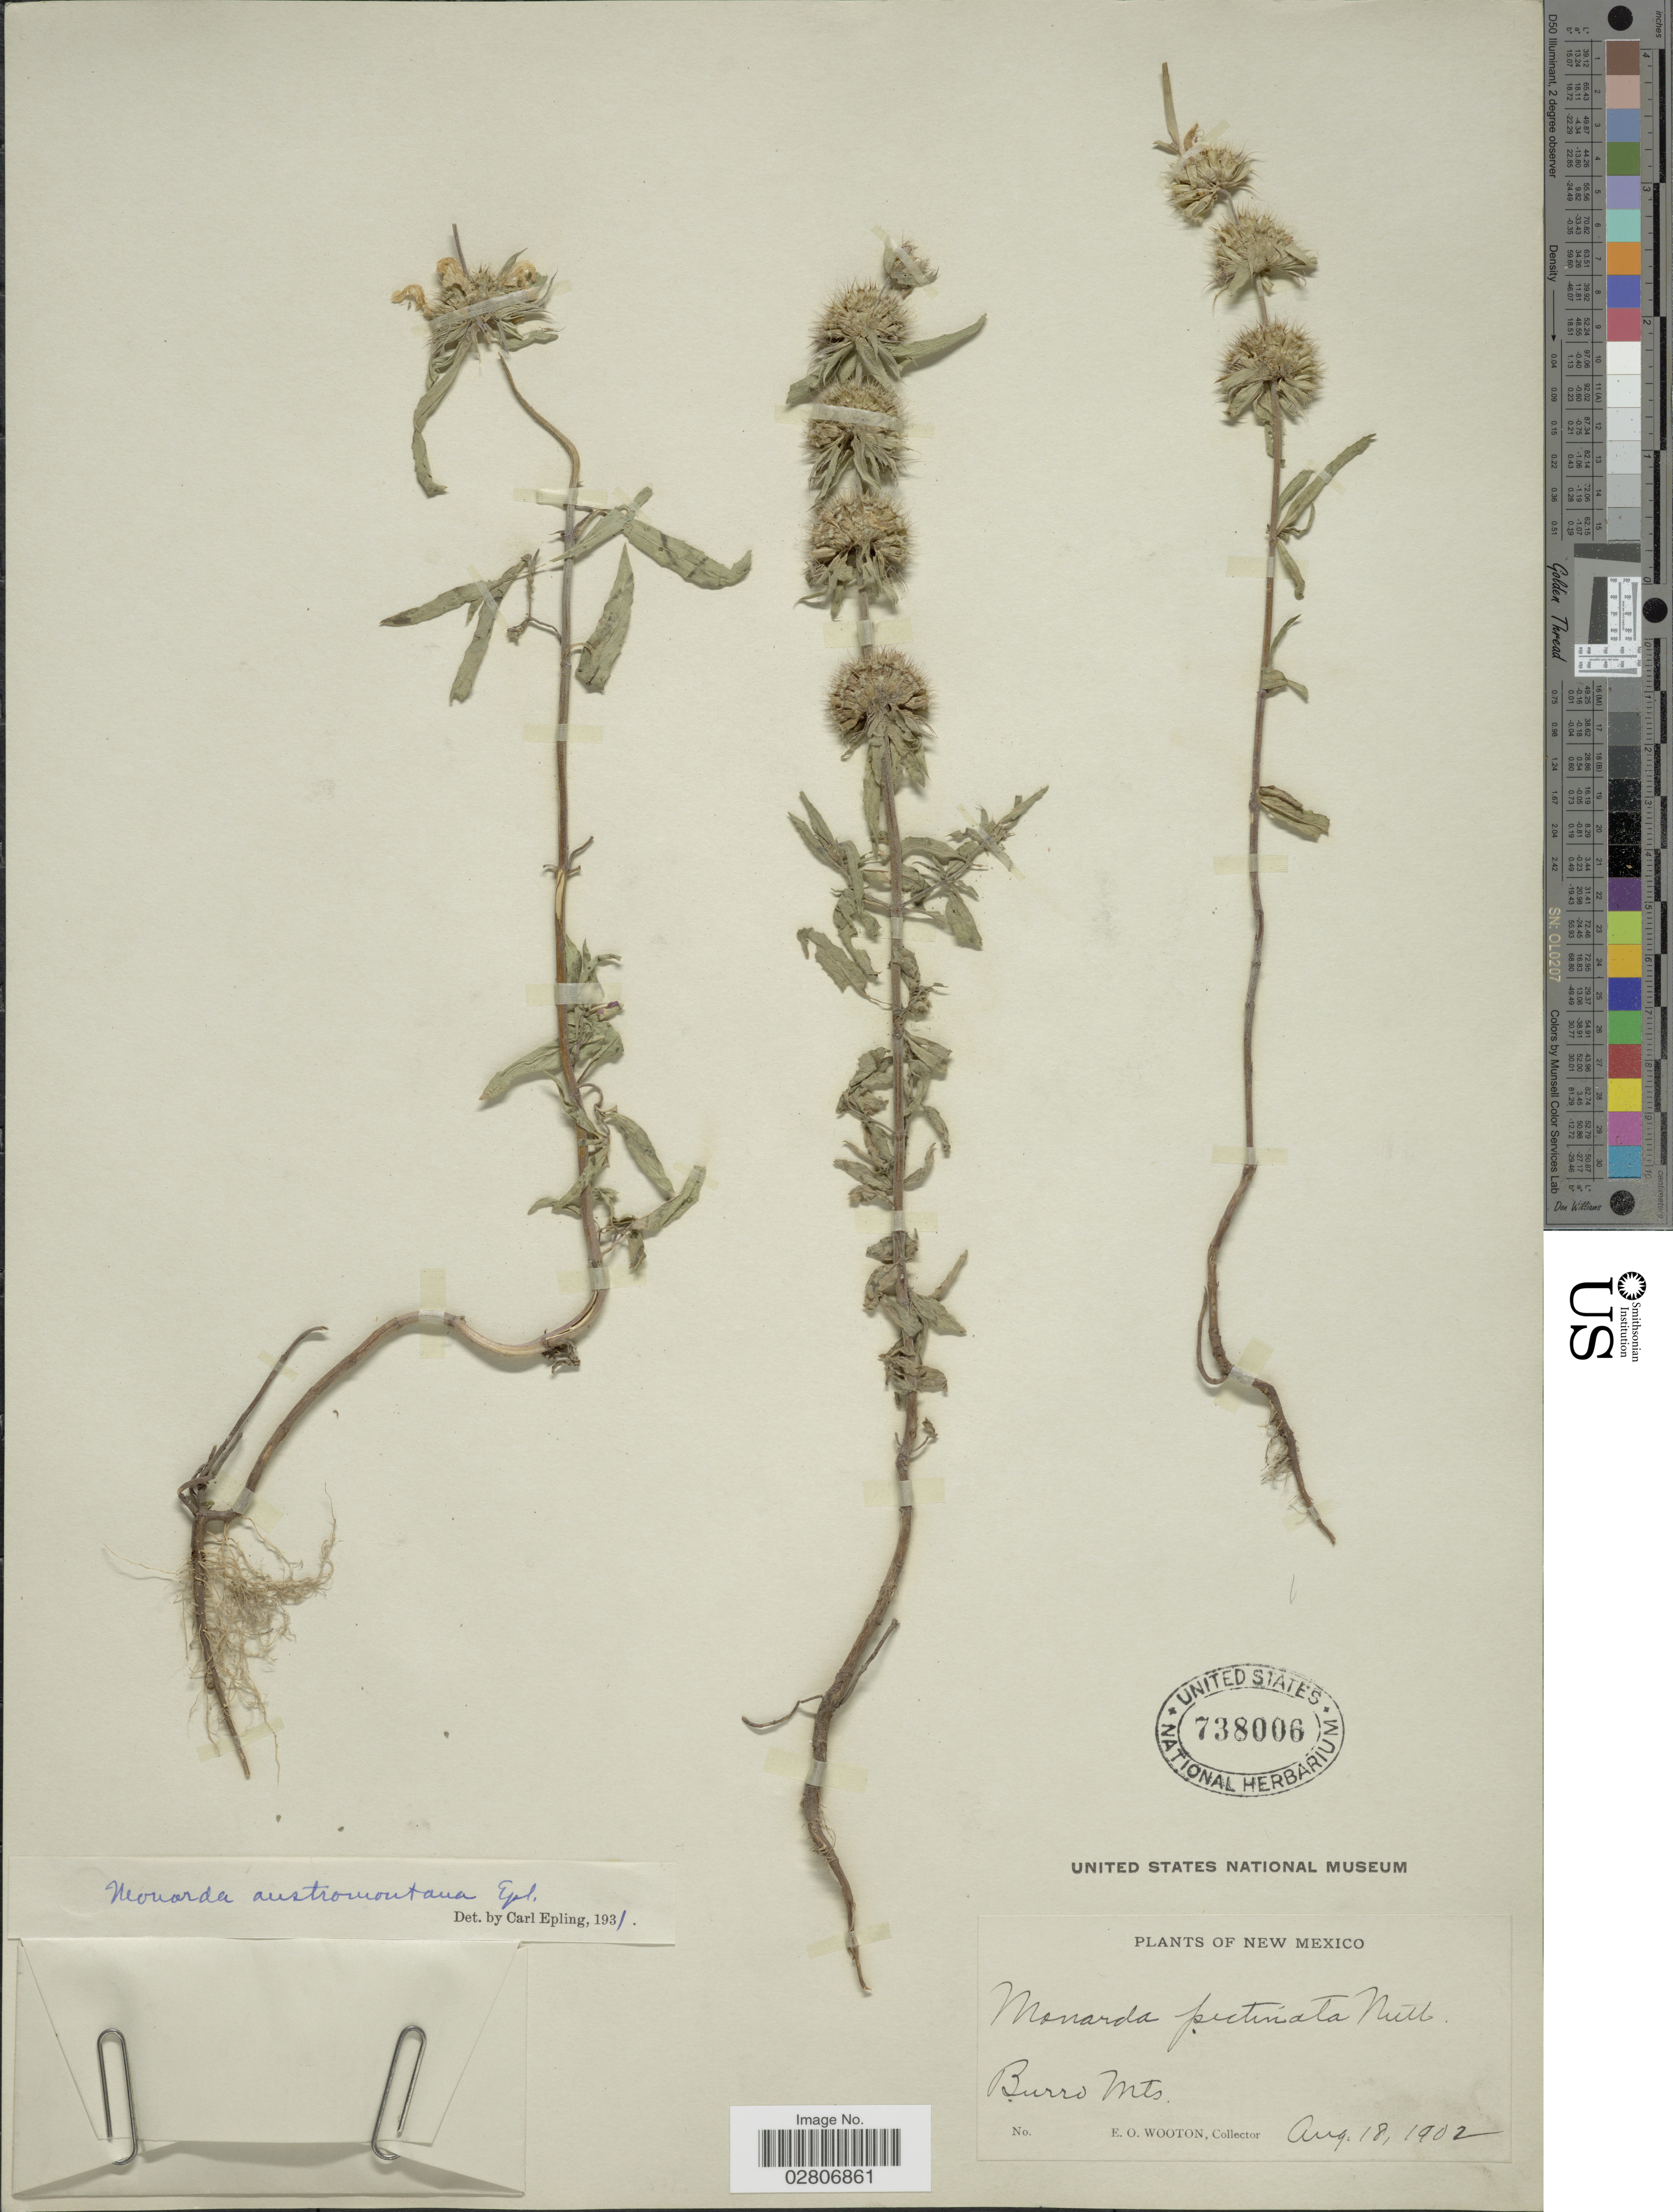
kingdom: Plantae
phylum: Tracheophyta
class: Magnoliopsida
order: Lamiales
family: Lamiaceae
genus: Monarda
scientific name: Monarda citriodora var. austromontana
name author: (Epling) B.L. Turner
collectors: E. O. Wooton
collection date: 1902-08-18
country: United States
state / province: New Mexico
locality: Burro Mts.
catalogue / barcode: US 738006